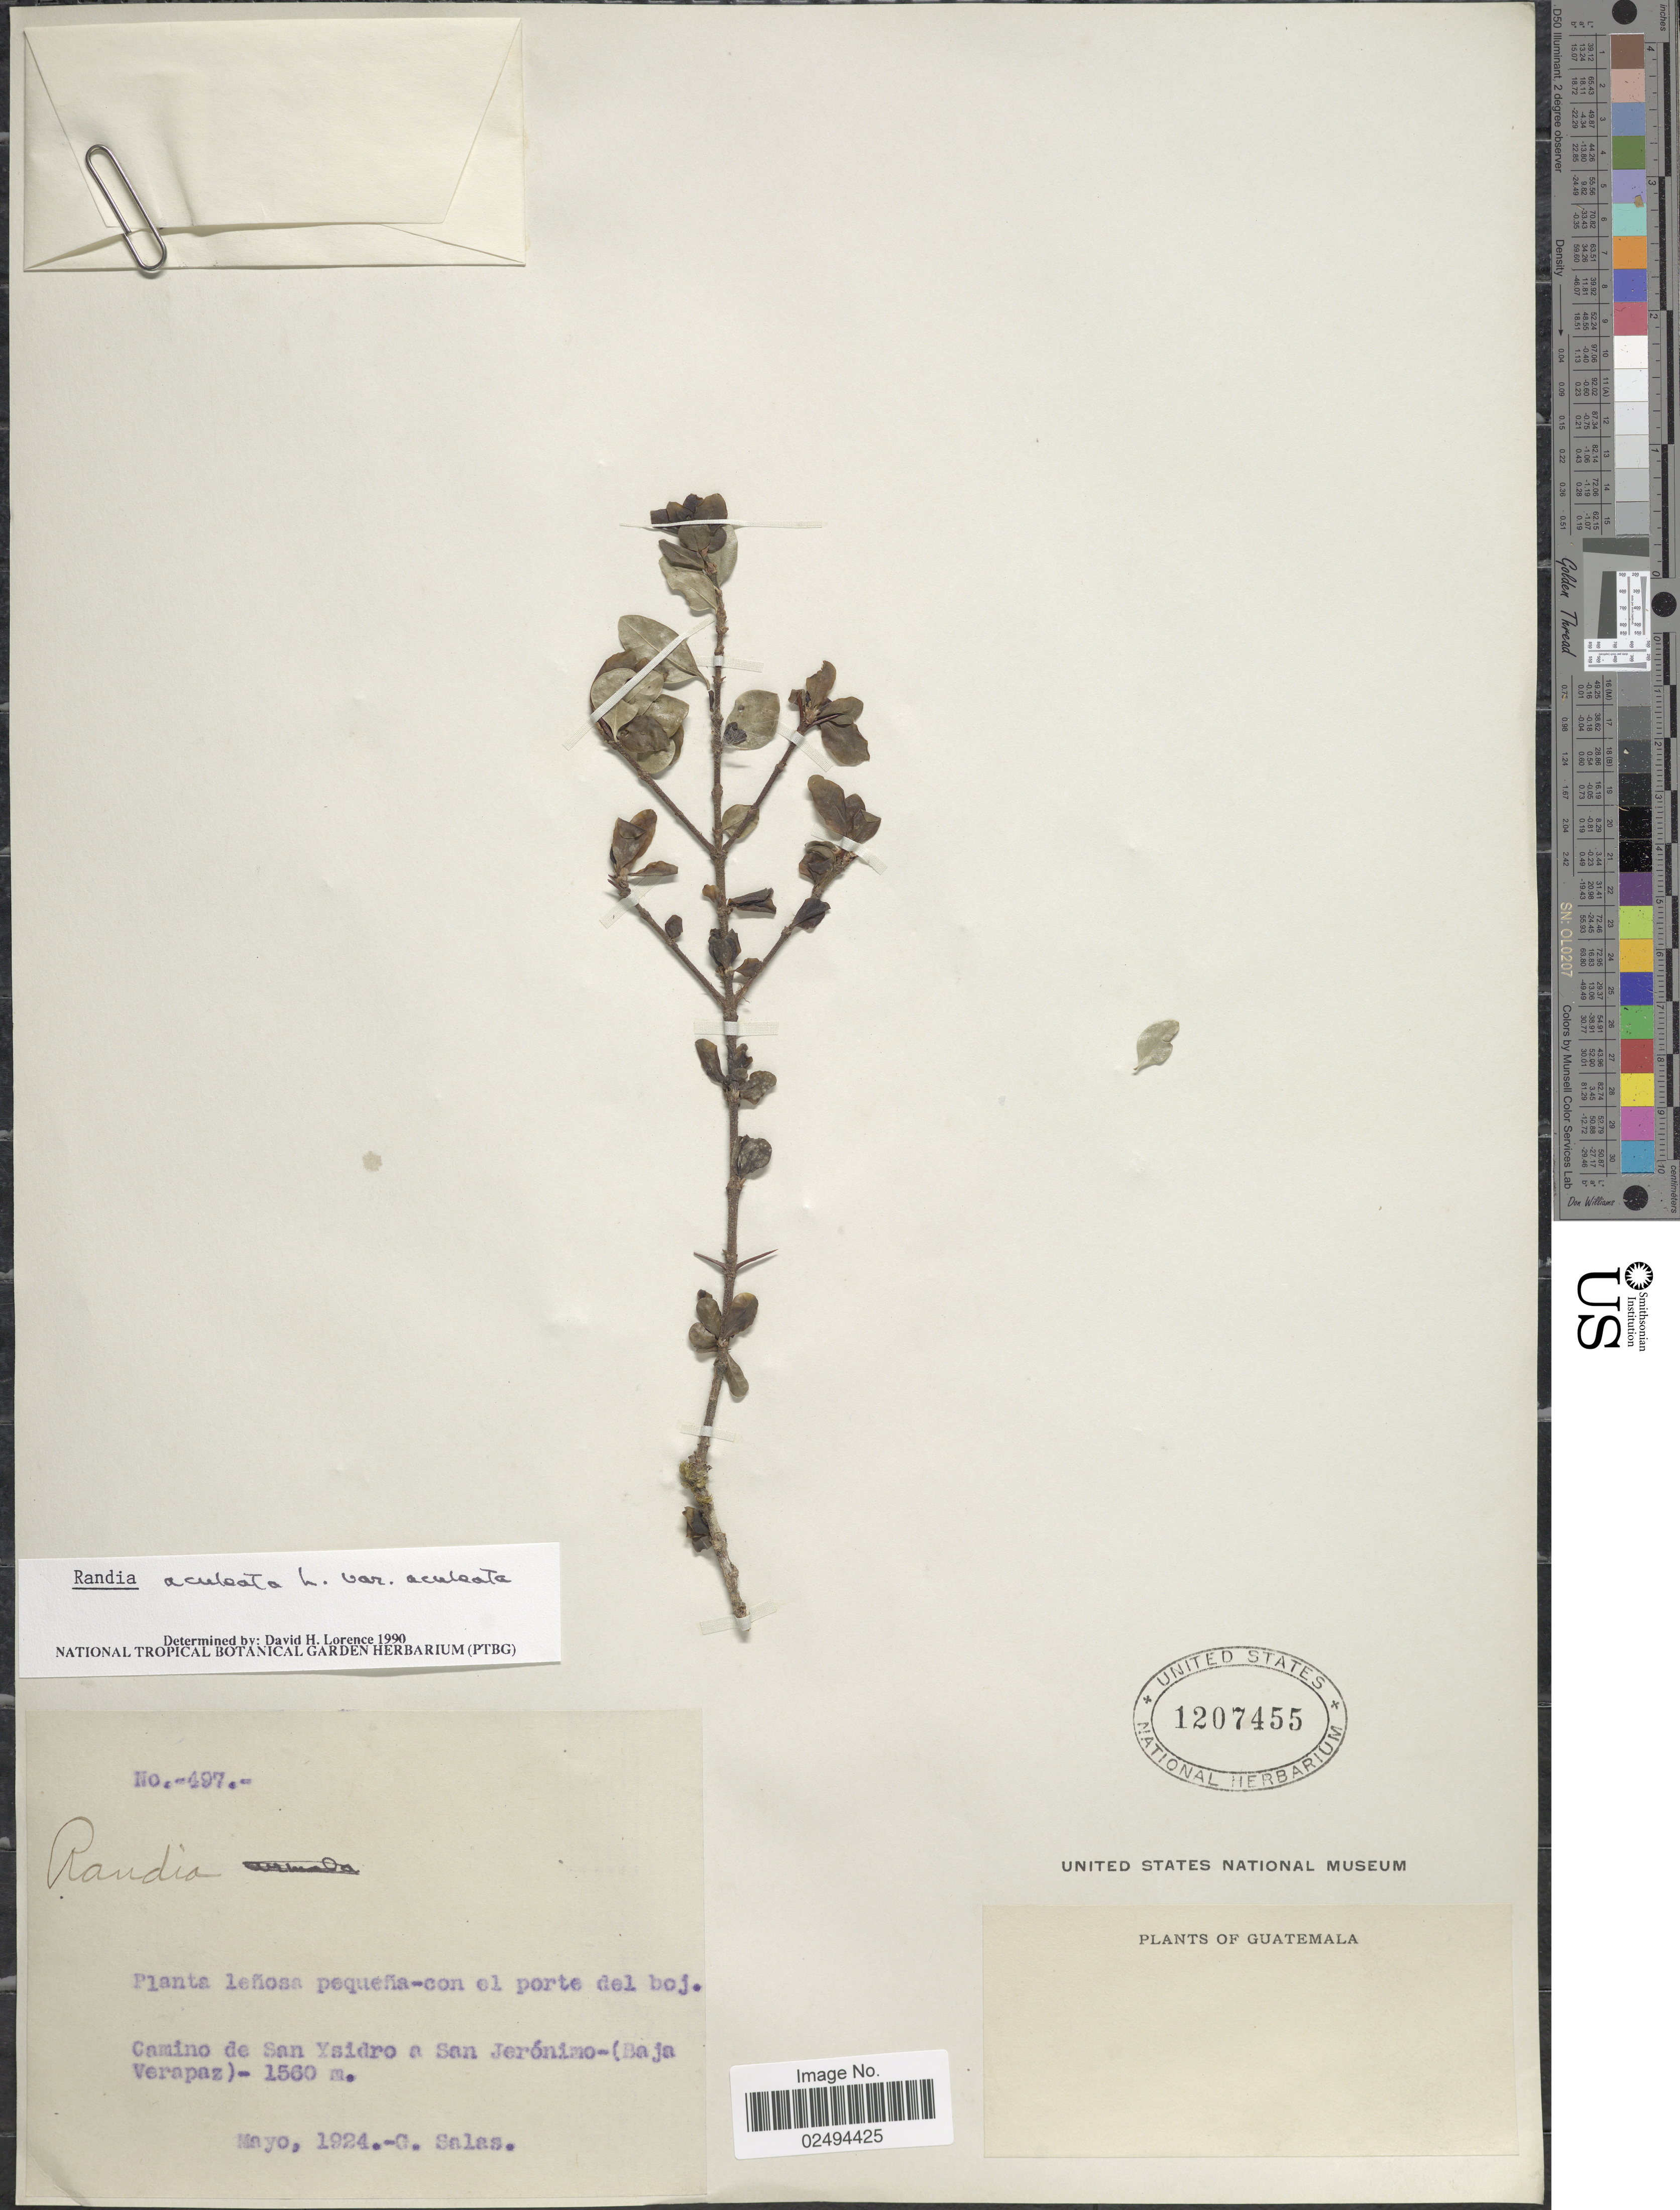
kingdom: Plantae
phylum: Tracheophyta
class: Magnoliopsida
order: Gentianales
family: Rubiaceae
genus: Randia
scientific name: Randia aculeata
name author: L.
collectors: G. Salas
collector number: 497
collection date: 1924-05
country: Guatemala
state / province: Baja Verapaz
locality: Camino de San Ysidro a San Jeronimo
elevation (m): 1560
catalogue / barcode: US 1207455